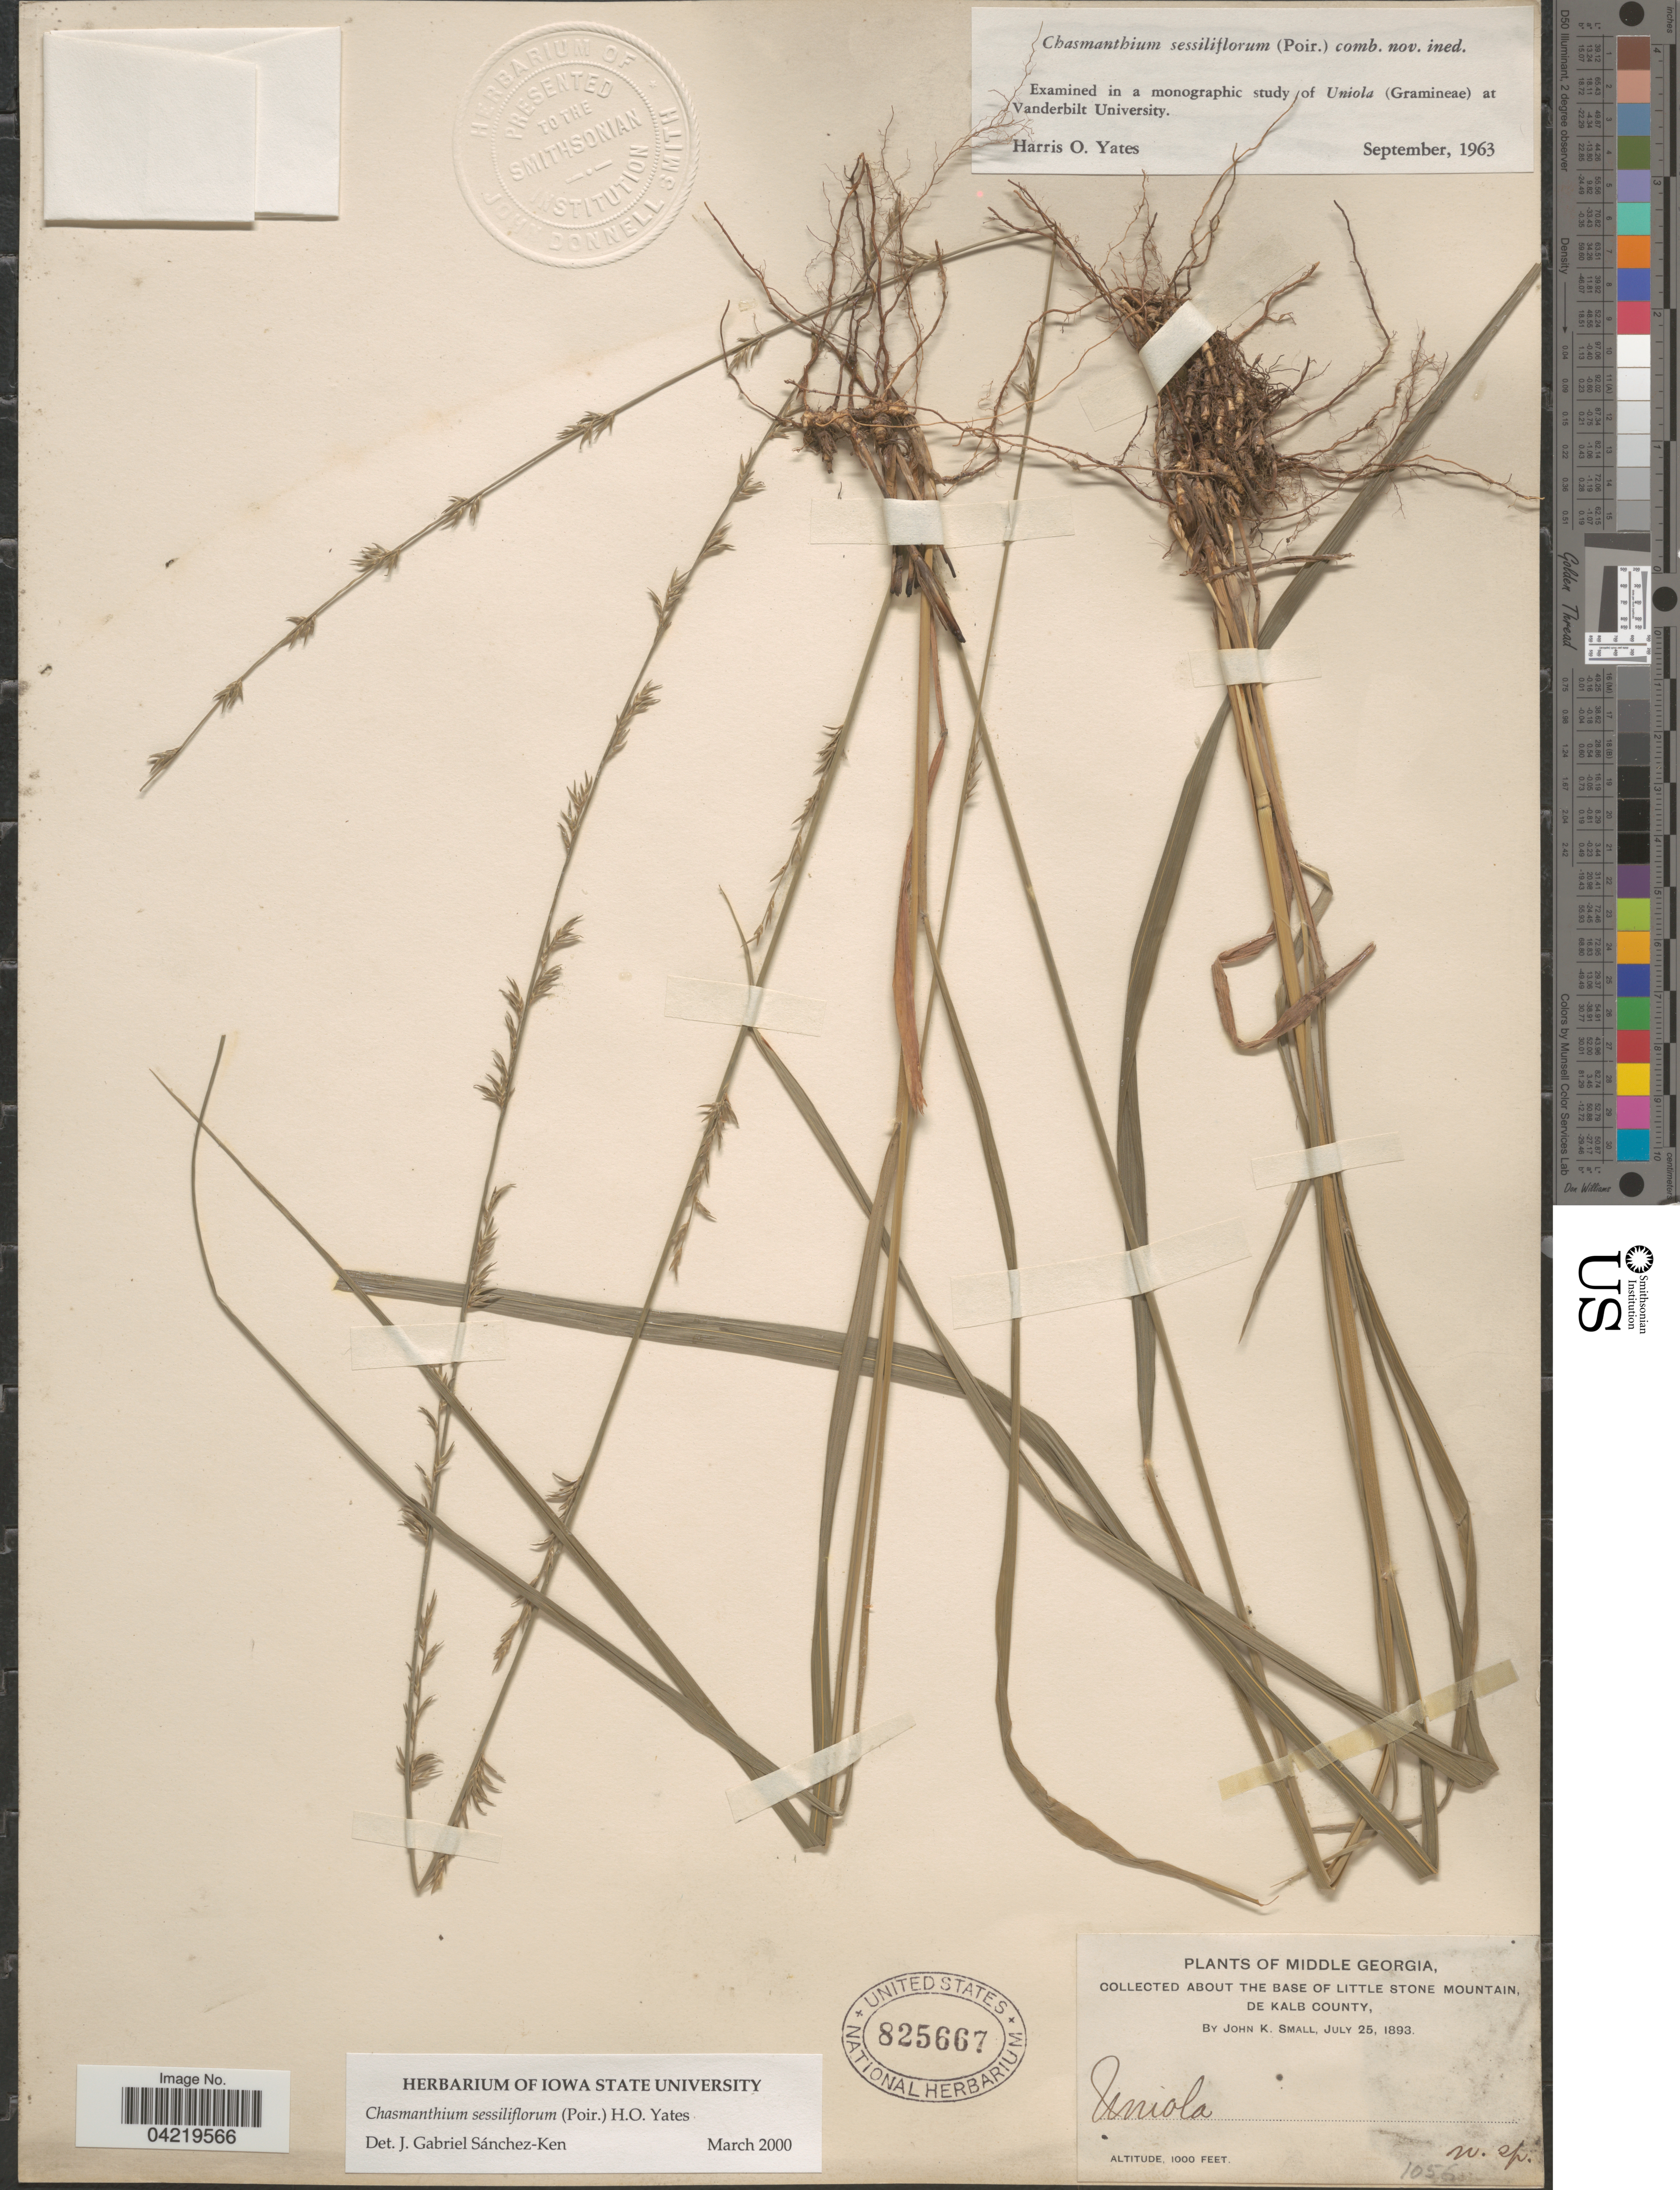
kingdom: Plantae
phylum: Tracheophyta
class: Liliopsida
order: Poales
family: Poaceae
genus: Chasmanthium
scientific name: Chasmanthium laxum subsp. sessiliflorum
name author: (L.) H.O. Yates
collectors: J. K. Small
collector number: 1056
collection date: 1893-07-25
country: United States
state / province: Georgia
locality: Middle Georgia. About the base of Little Stone Mountain, De Kalb County.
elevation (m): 305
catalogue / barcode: US 825667